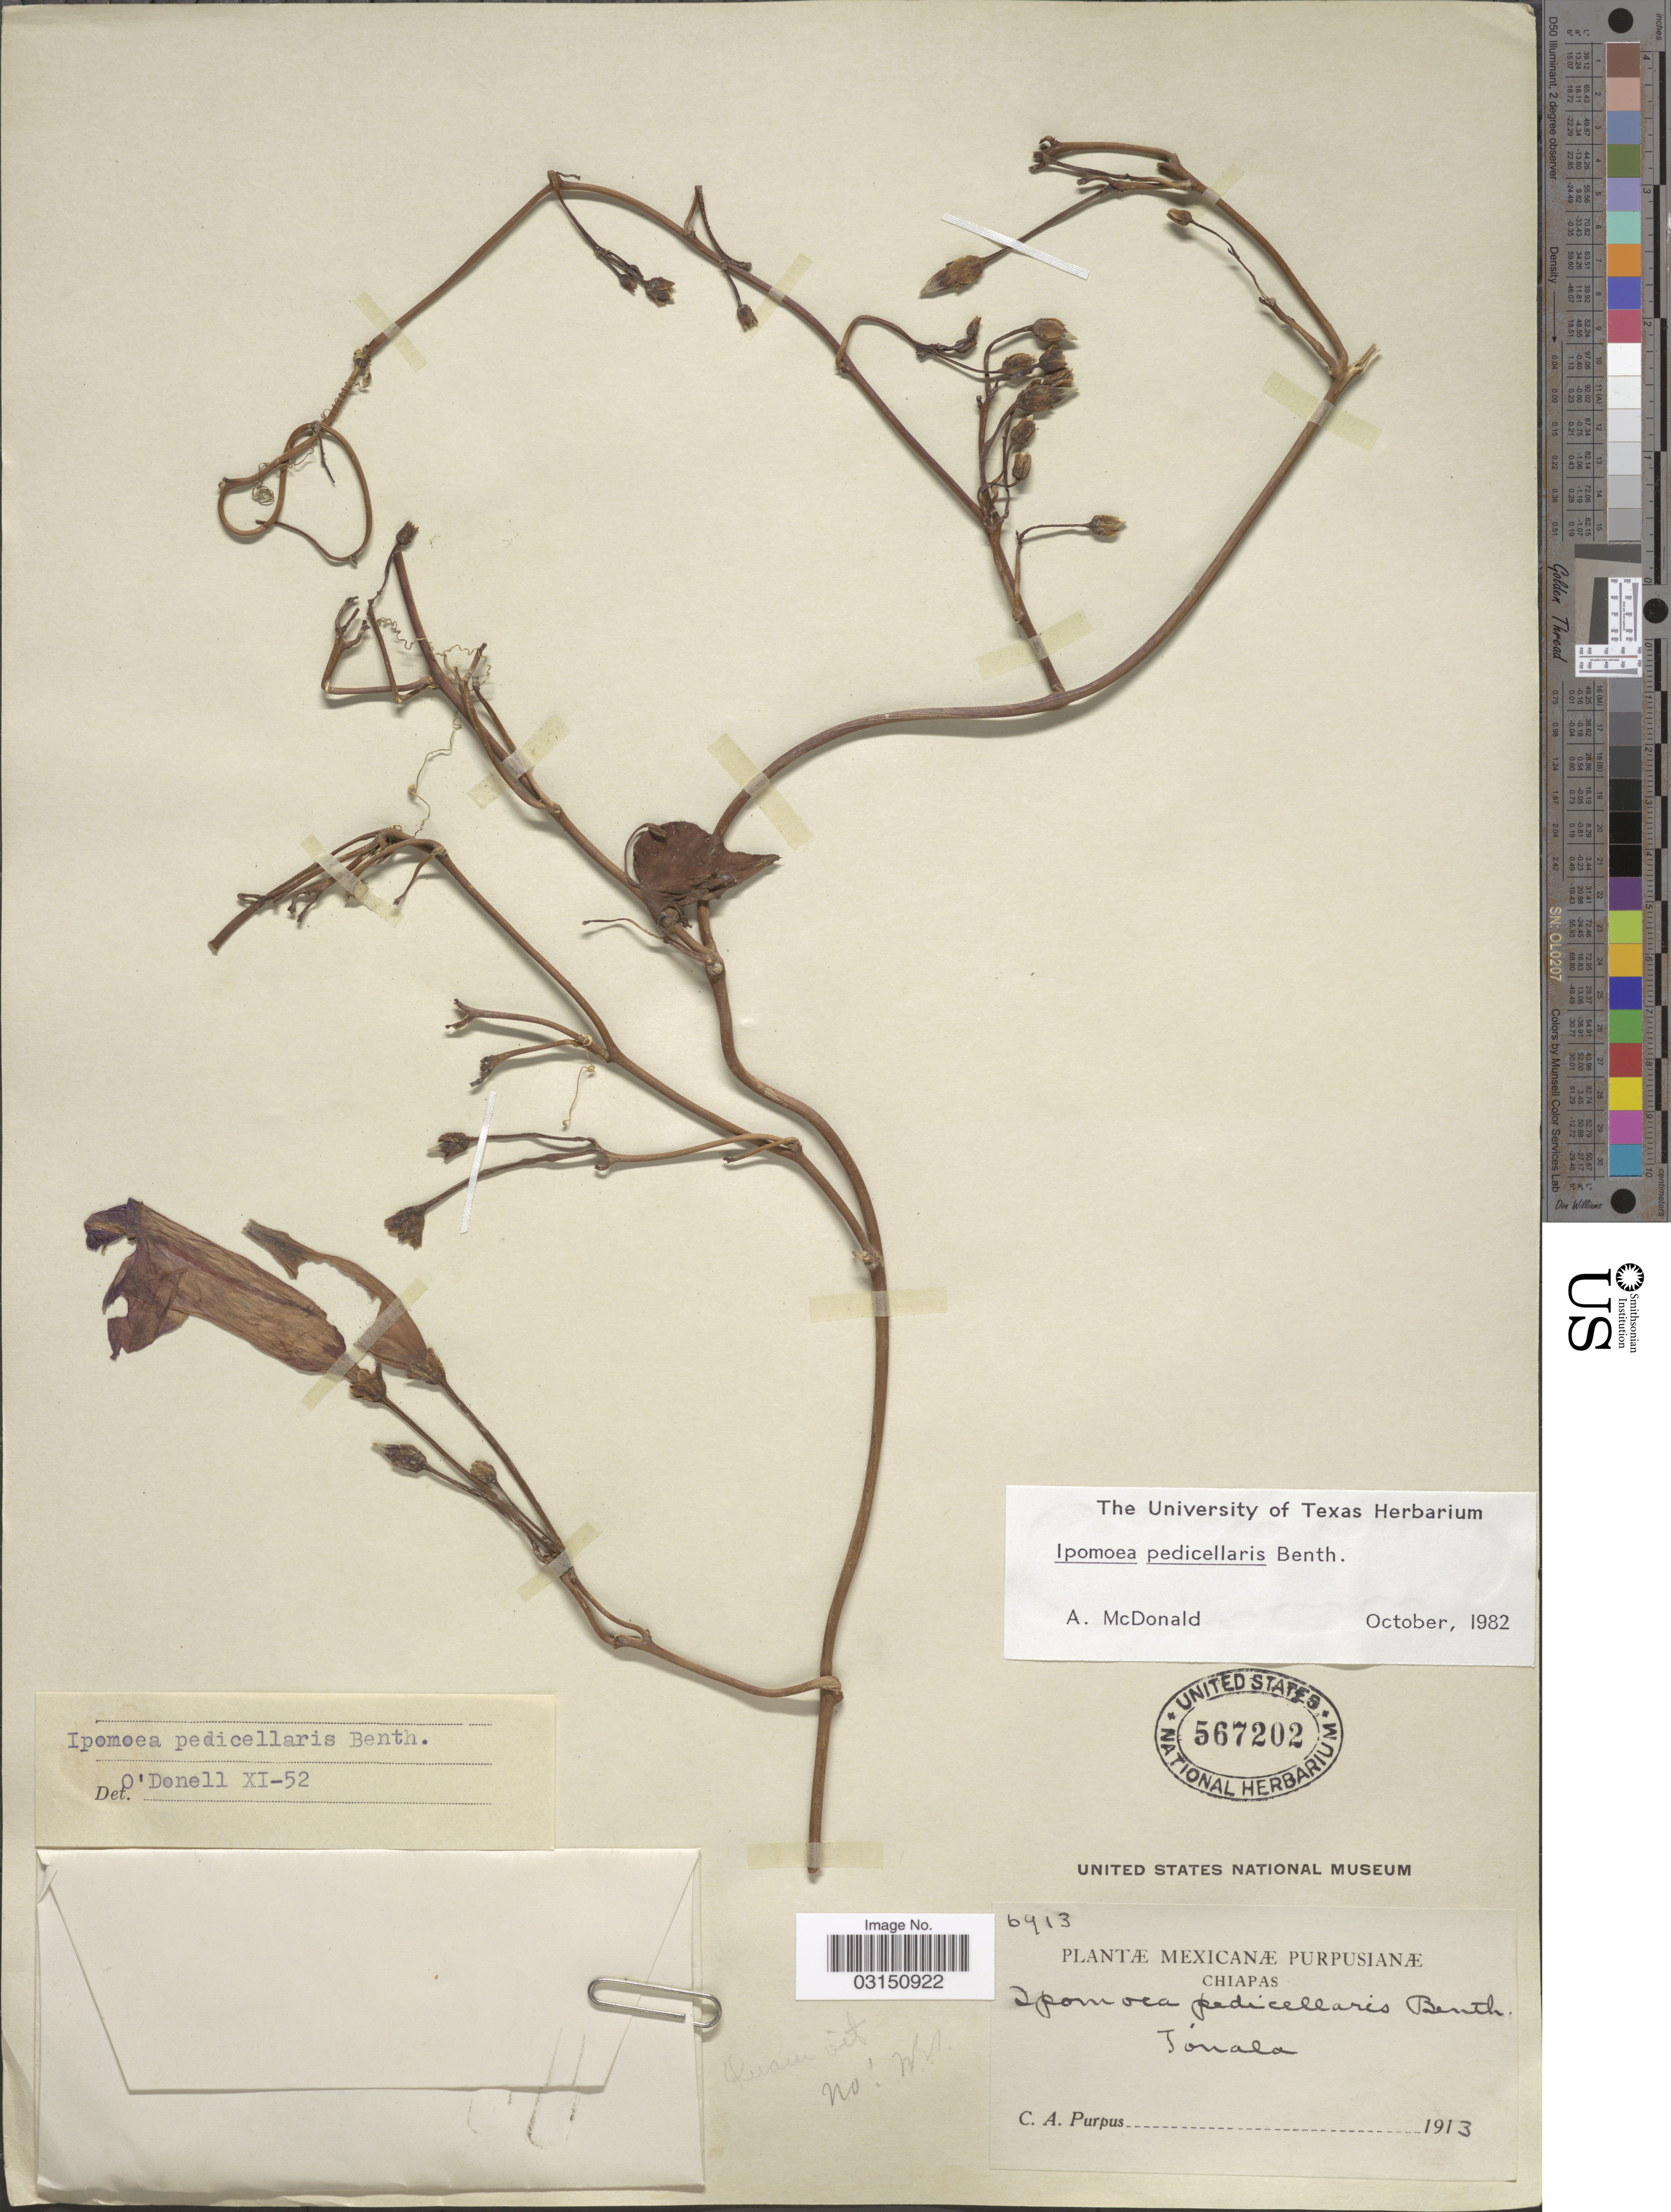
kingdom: Plantae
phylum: Tracheophyta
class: Magnoliopsida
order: Solanales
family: Convolvulaceae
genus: Ipomoea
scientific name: Ipomoea pedicellaris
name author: Benth.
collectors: C. A. Purpus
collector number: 6913*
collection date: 1913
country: Mexico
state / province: Chiapas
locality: Mexicanæ Purpusianæ. Tonala.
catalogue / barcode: US 567202